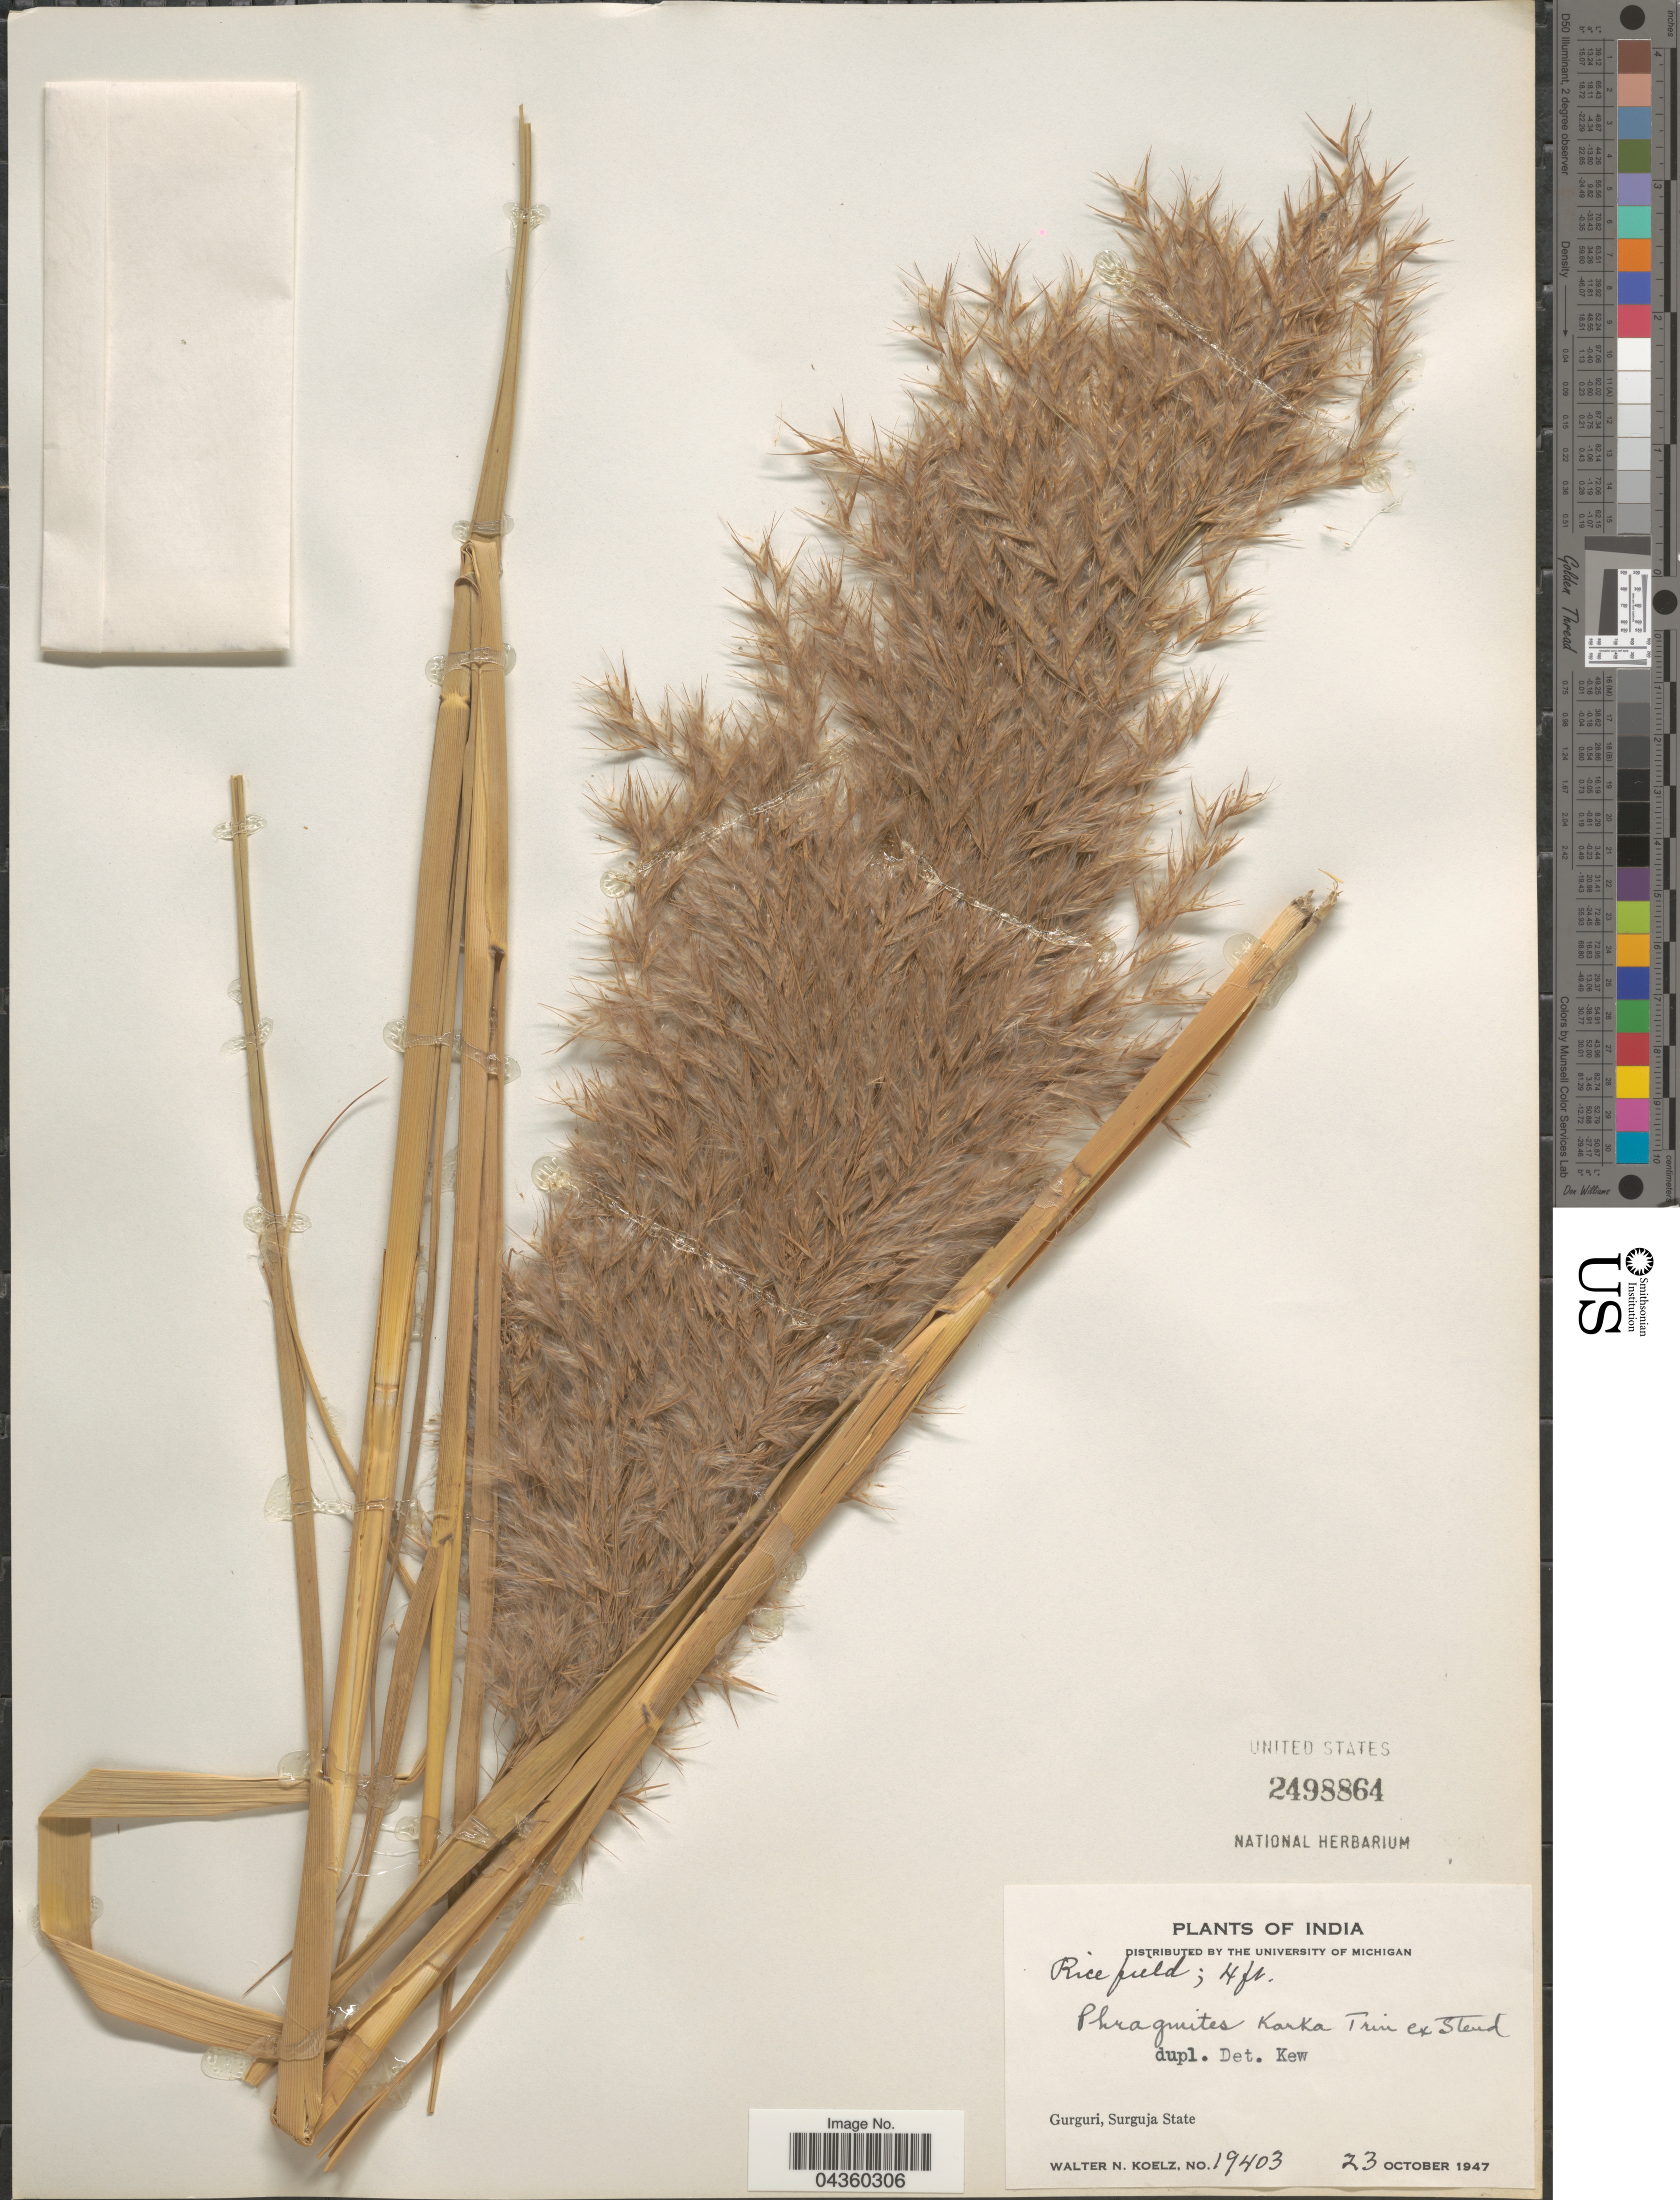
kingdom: Plantae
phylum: Tracheophyta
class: Liliopsida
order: Poales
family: Poaceae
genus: Phragmites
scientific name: Phragmites karka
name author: (Retz.) Trin. ex Steud.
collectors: W. N. Koelz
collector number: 19403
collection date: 1947-10-23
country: India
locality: Gurguri, Surguja State.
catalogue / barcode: US 2498864